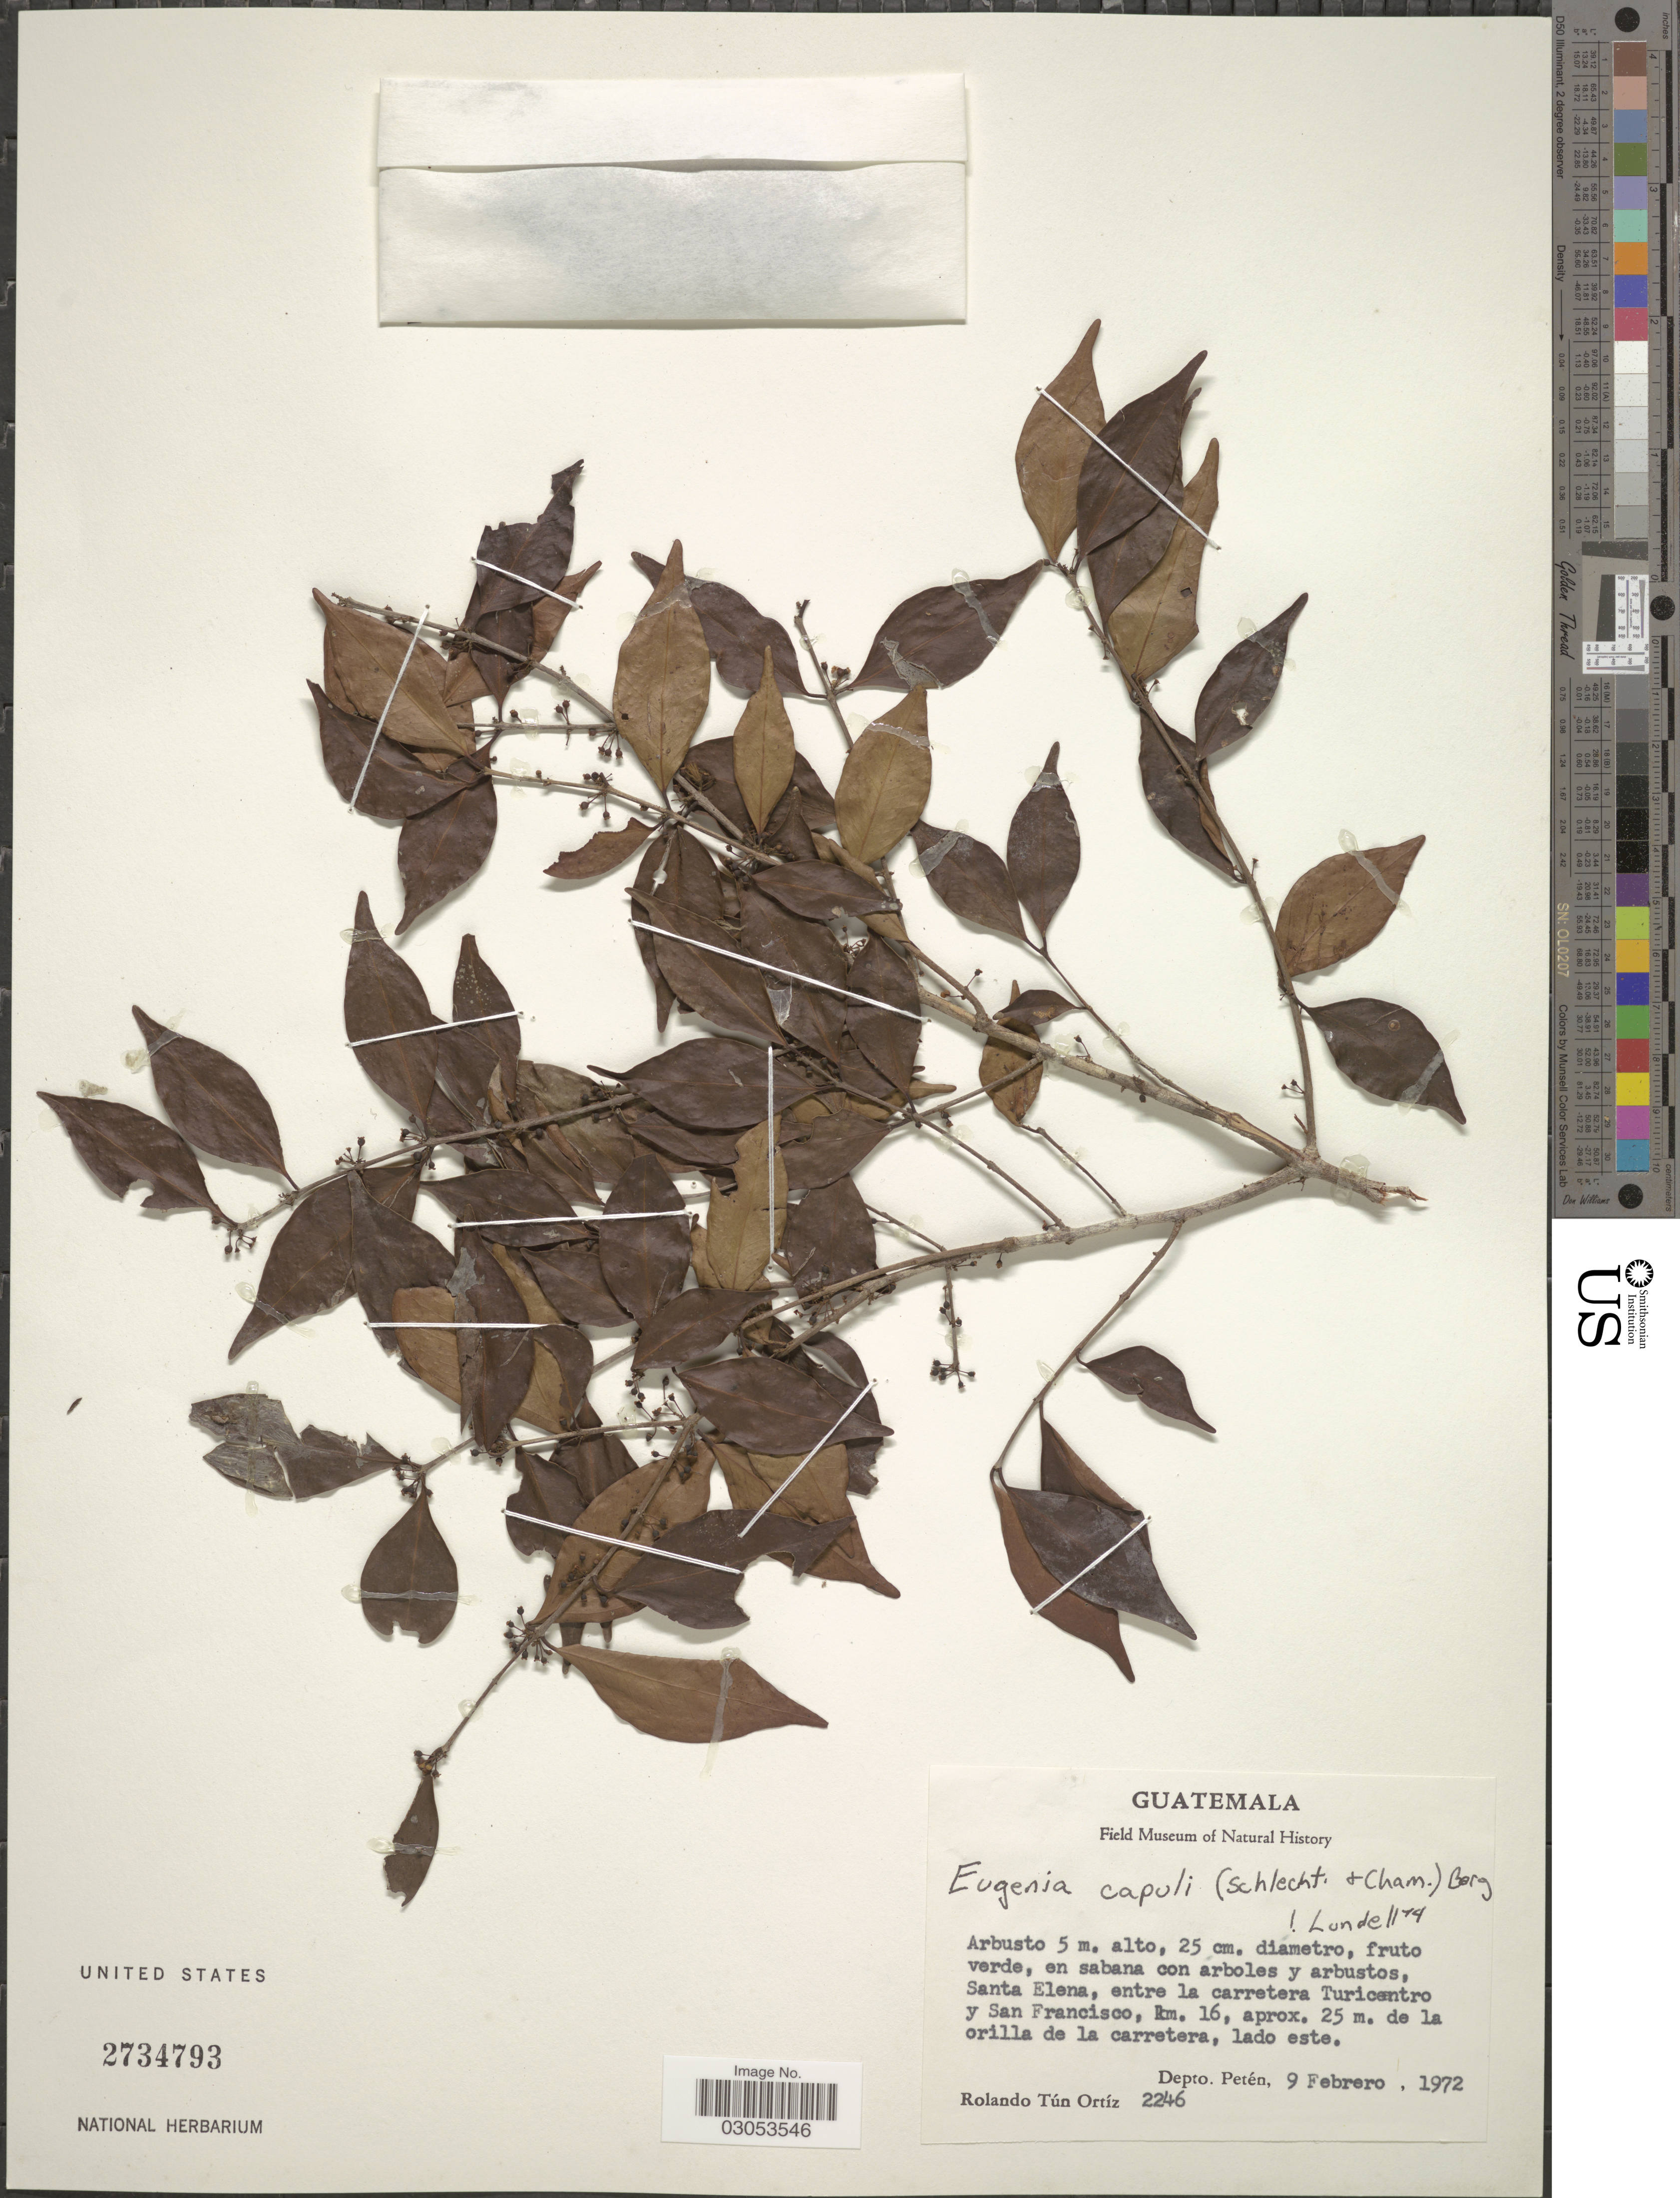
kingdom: Plantae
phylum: Tracheophyta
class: Magnoliopsida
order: Myrtales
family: Myrtaceae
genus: Eugenia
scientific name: Eugenia capuli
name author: (Schltdl. & Cham.) Hook. & Arn.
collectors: R. T. Ortíz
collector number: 2246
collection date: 1972-02-09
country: Guatemala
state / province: El Petén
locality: Santa Elena, entre la carretera Turicentro y San Francisco, km. 16, aprox. 25 m. de la orilla de la carretera, lado este. Depto. Petén.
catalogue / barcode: US 2734793